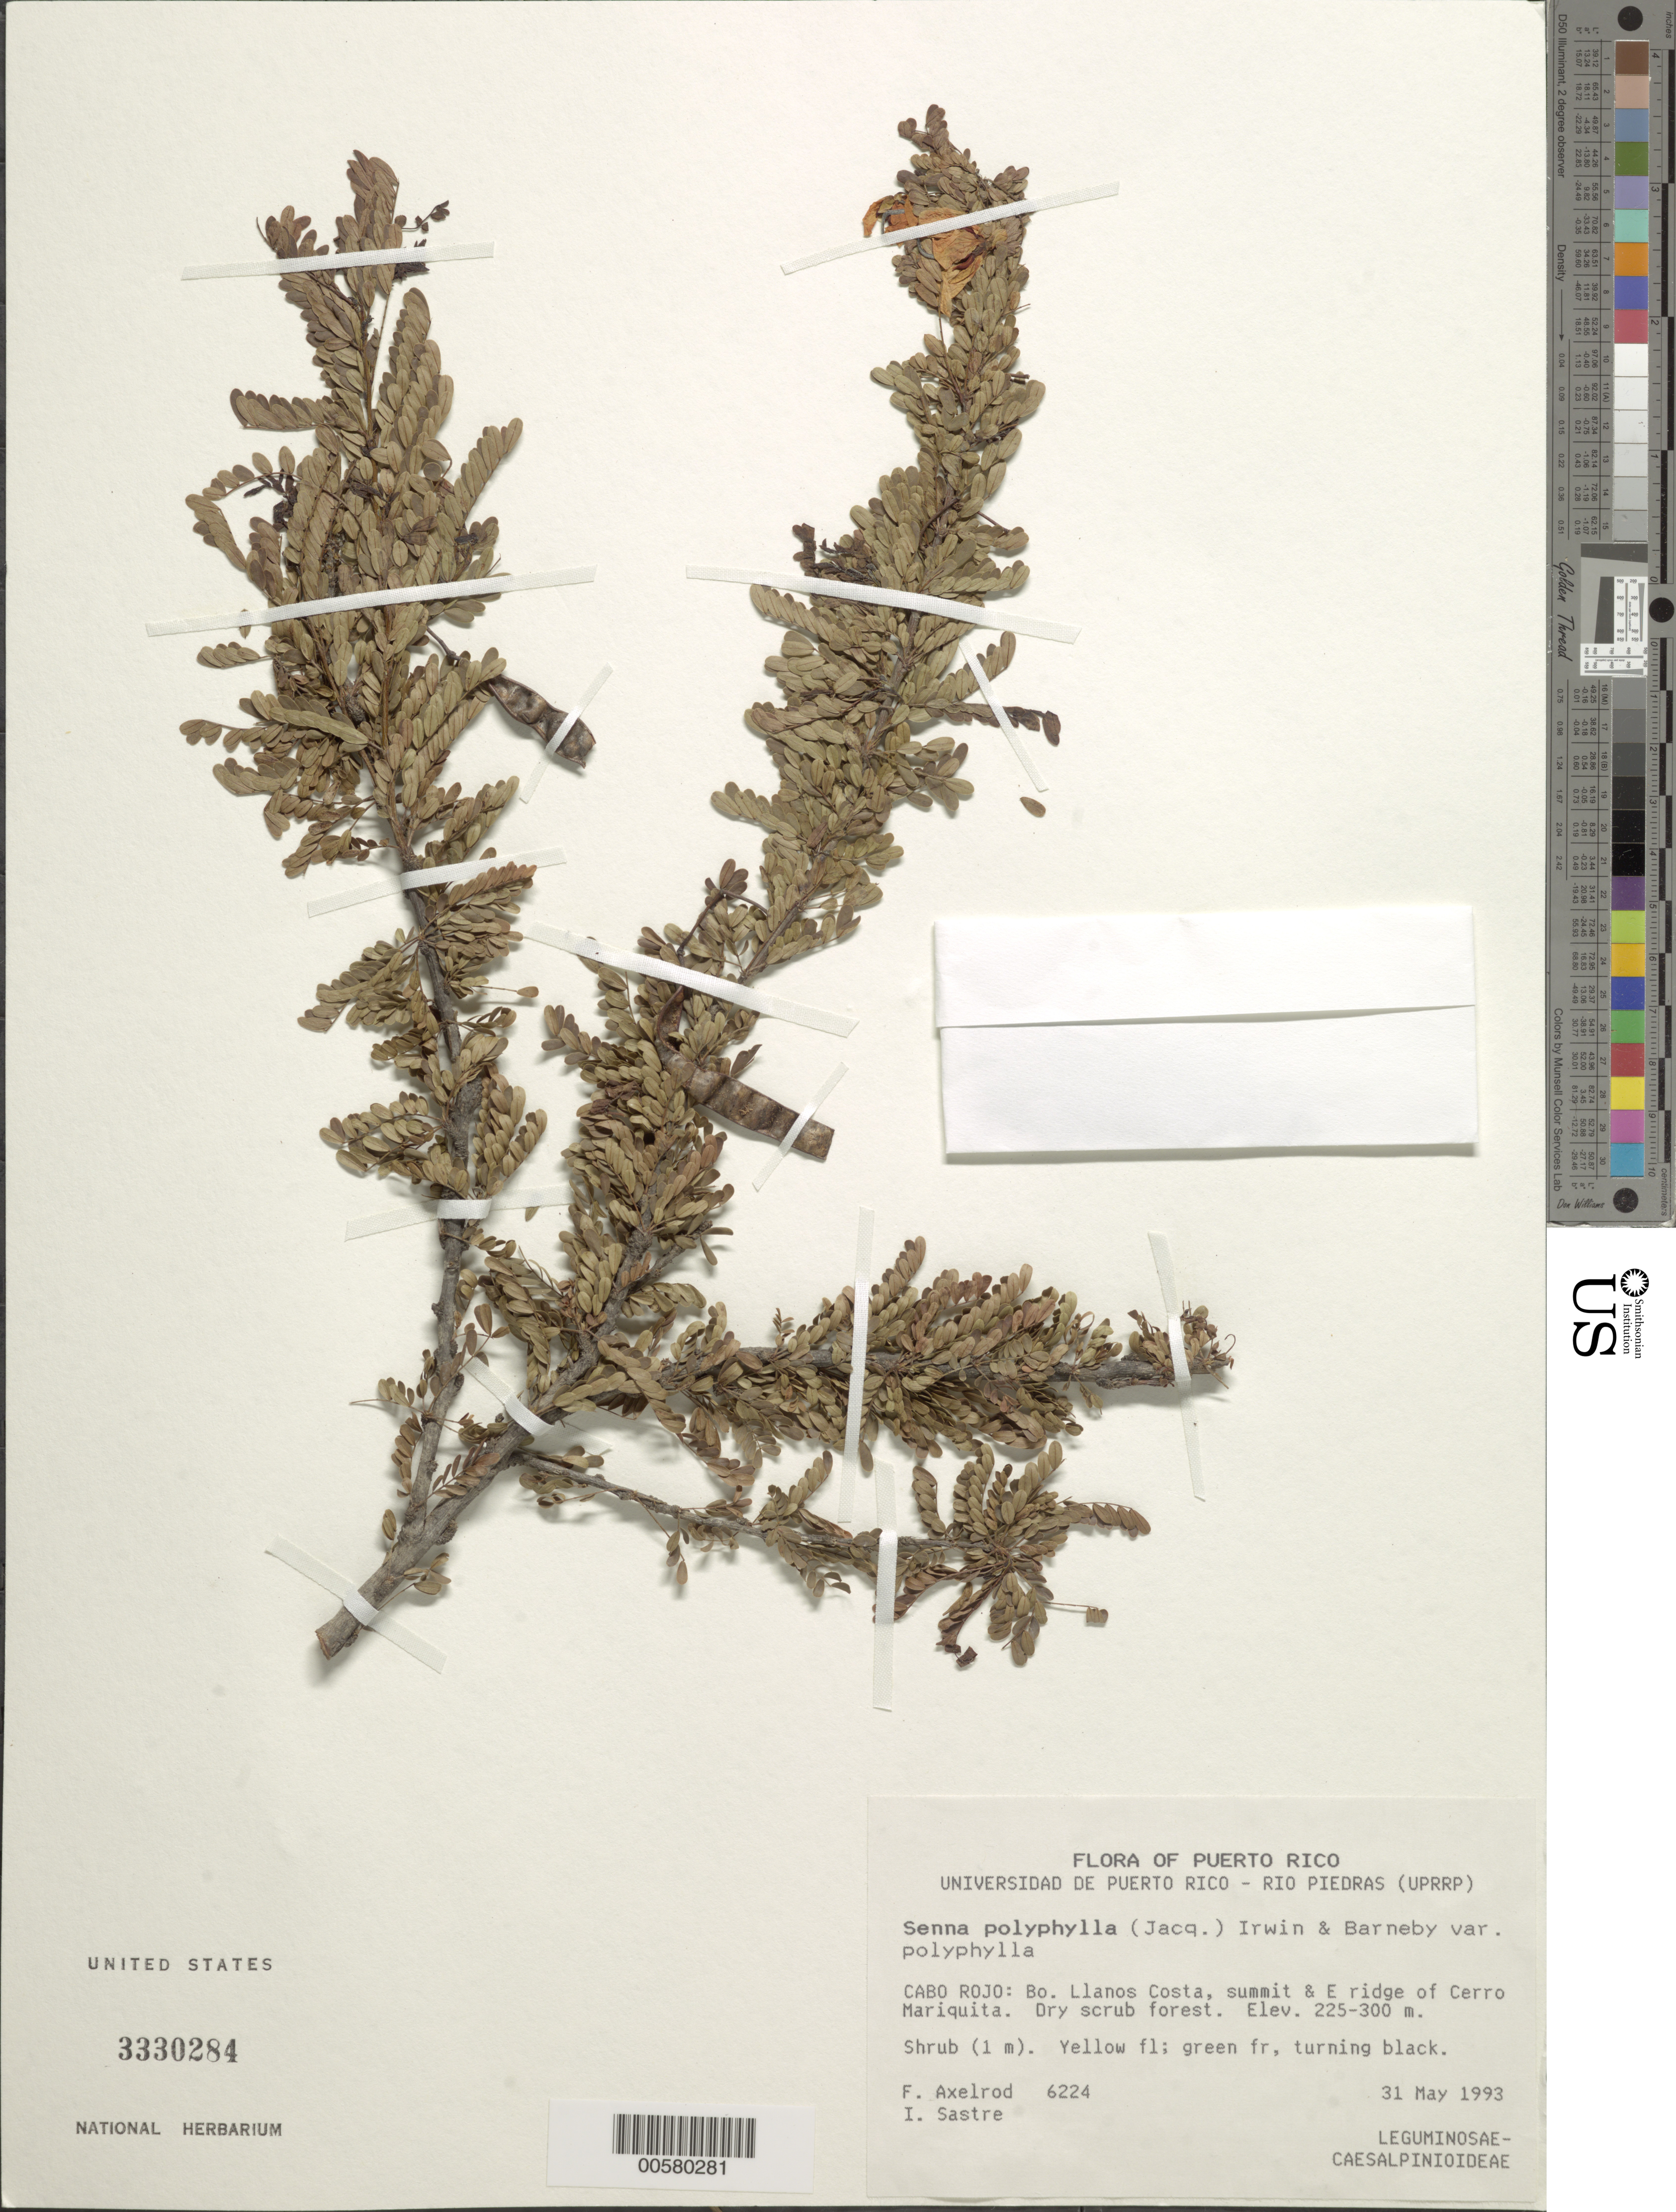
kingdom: Plantae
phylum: Tracheophyta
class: Magnoliopsida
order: Fabales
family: Fabaceae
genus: Senna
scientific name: Senna polyphylla var. polyphylla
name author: (Jacq.) H.S. Irwin & Barneby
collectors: F. S. Axelrod & I. Sastre-de Jesús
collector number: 6224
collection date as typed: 31 May 1993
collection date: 1993-05-31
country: Puerto Rico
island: Greater Antilles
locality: Cabo rojo, llanos costa and e ridge of cerro mariquita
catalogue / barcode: US 3330284